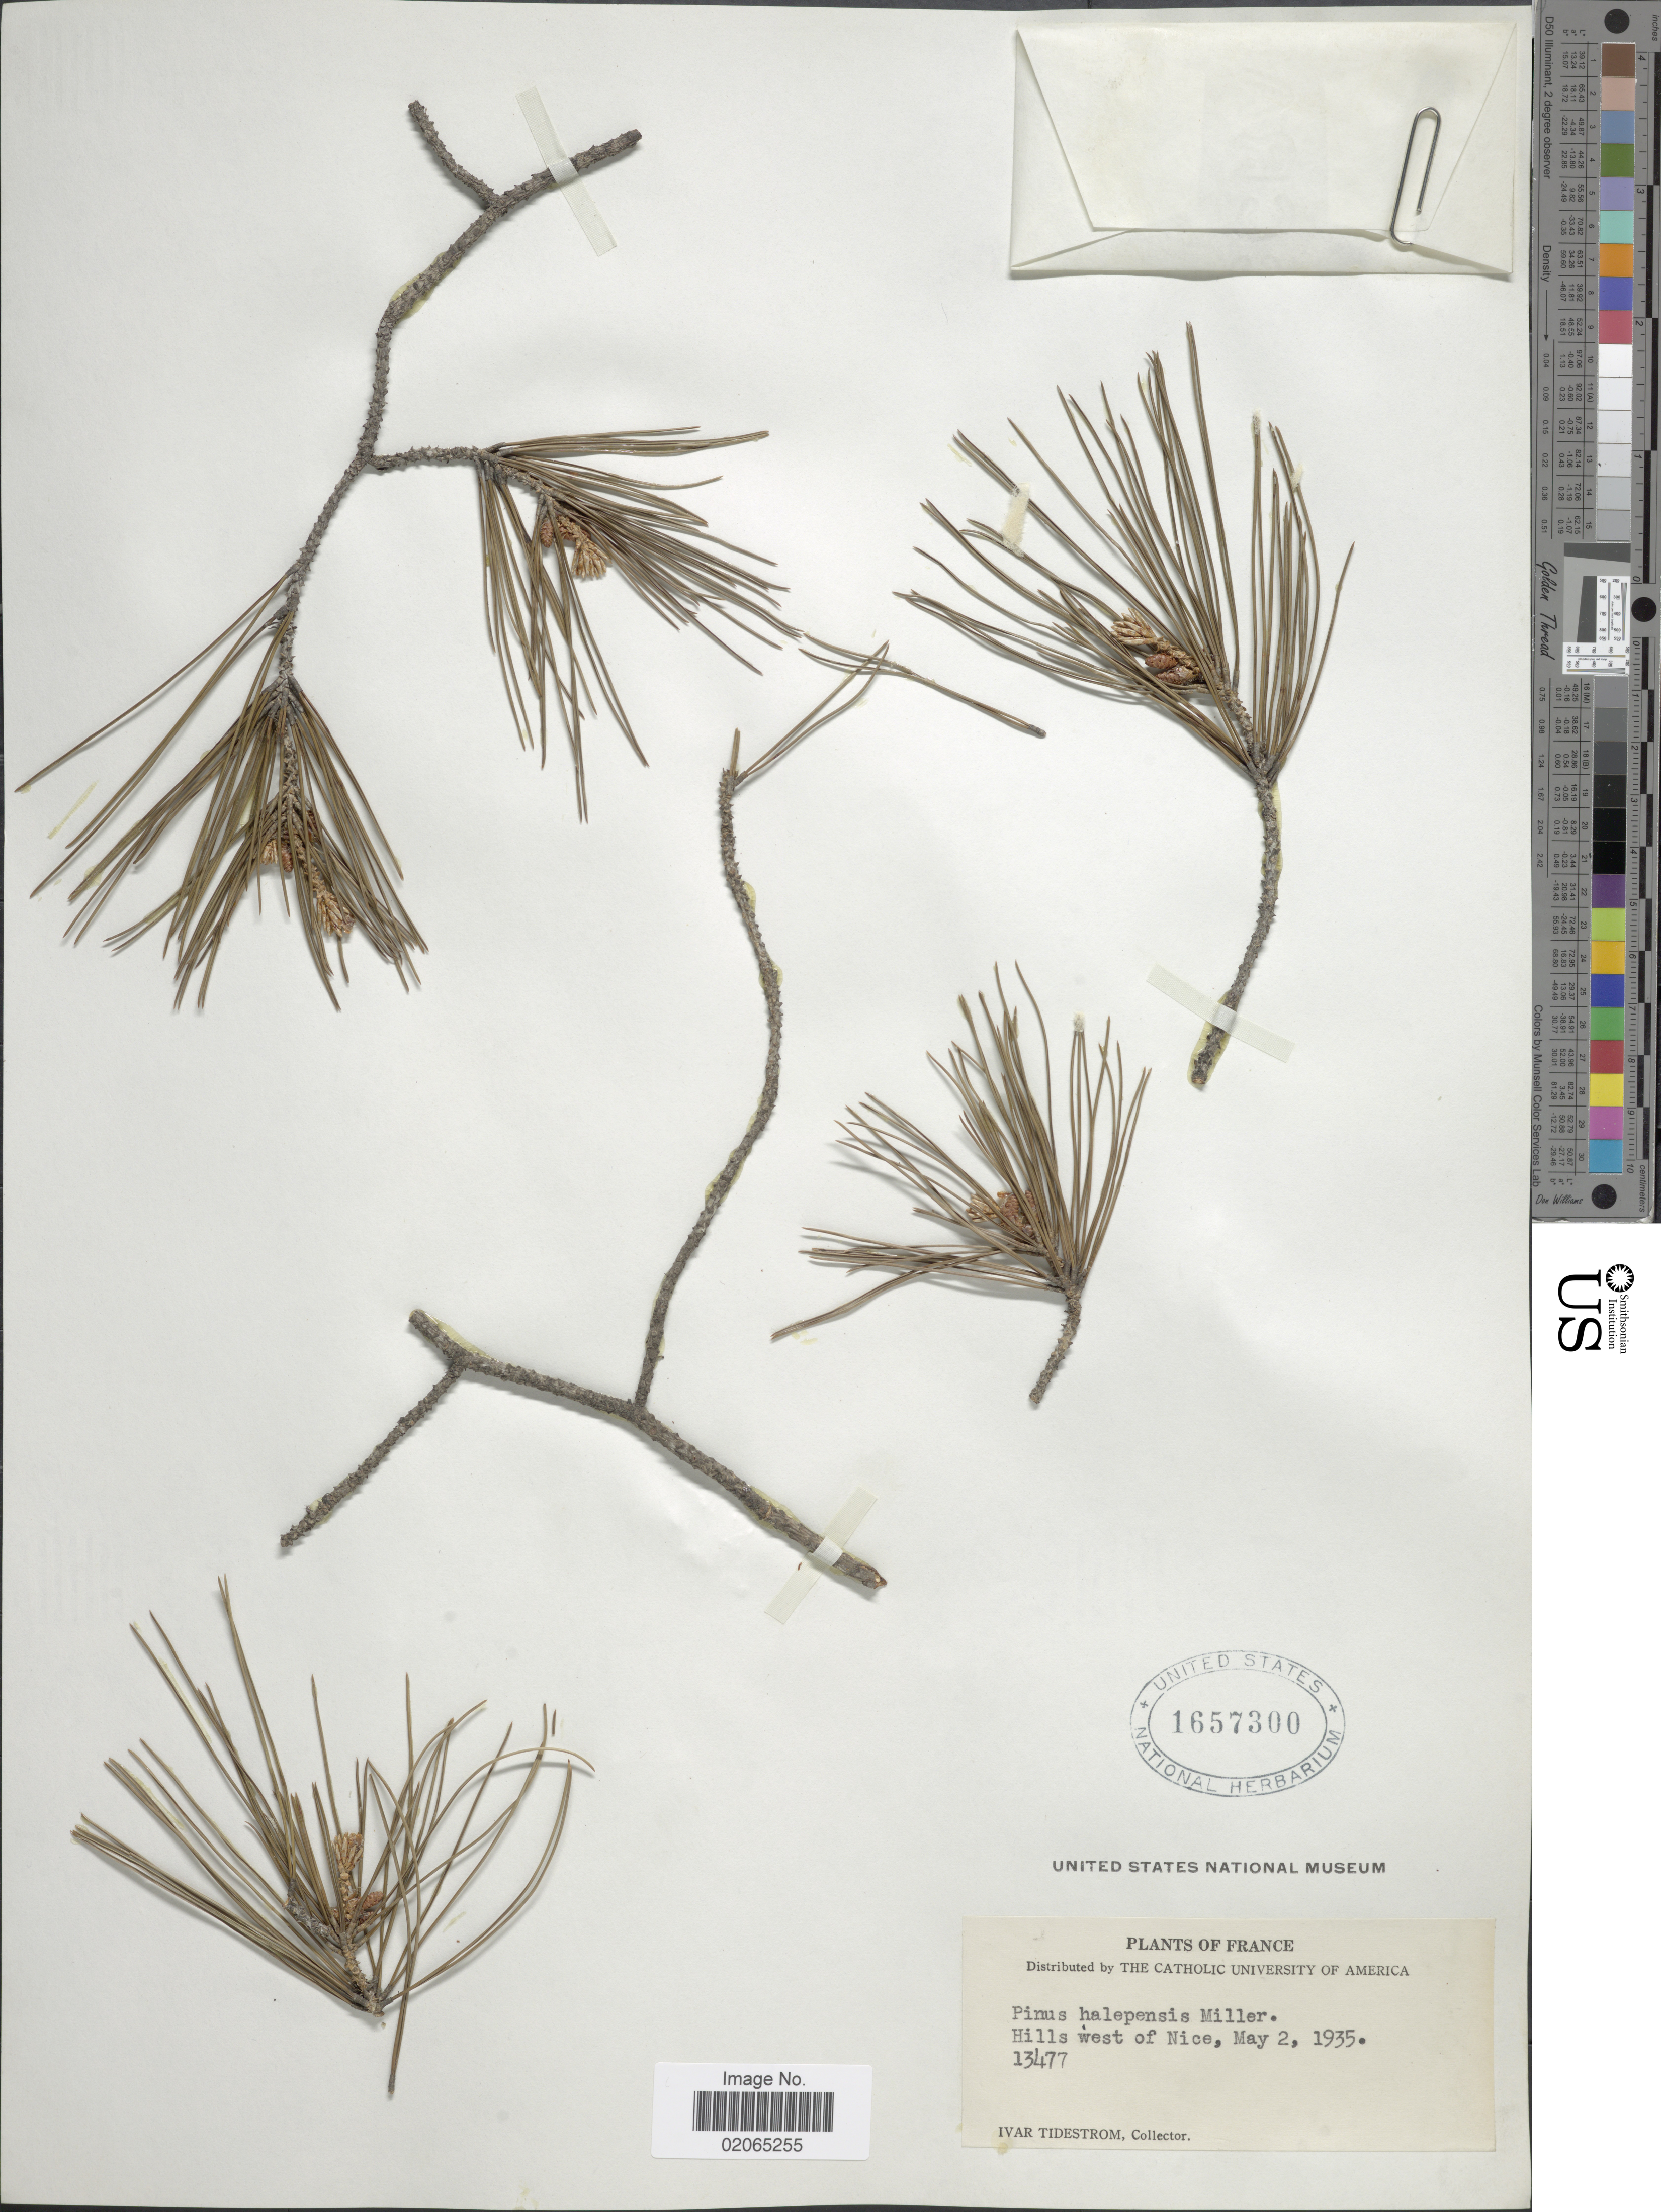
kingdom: Plantae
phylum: Tracheophyta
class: Pinopsida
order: Pinales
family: Pinaceae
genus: Pinus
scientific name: Pinus halepensis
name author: Mill.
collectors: I. F. Tidestrom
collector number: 13477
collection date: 1935-05-02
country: France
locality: Hills west of Nice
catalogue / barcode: US 1657300